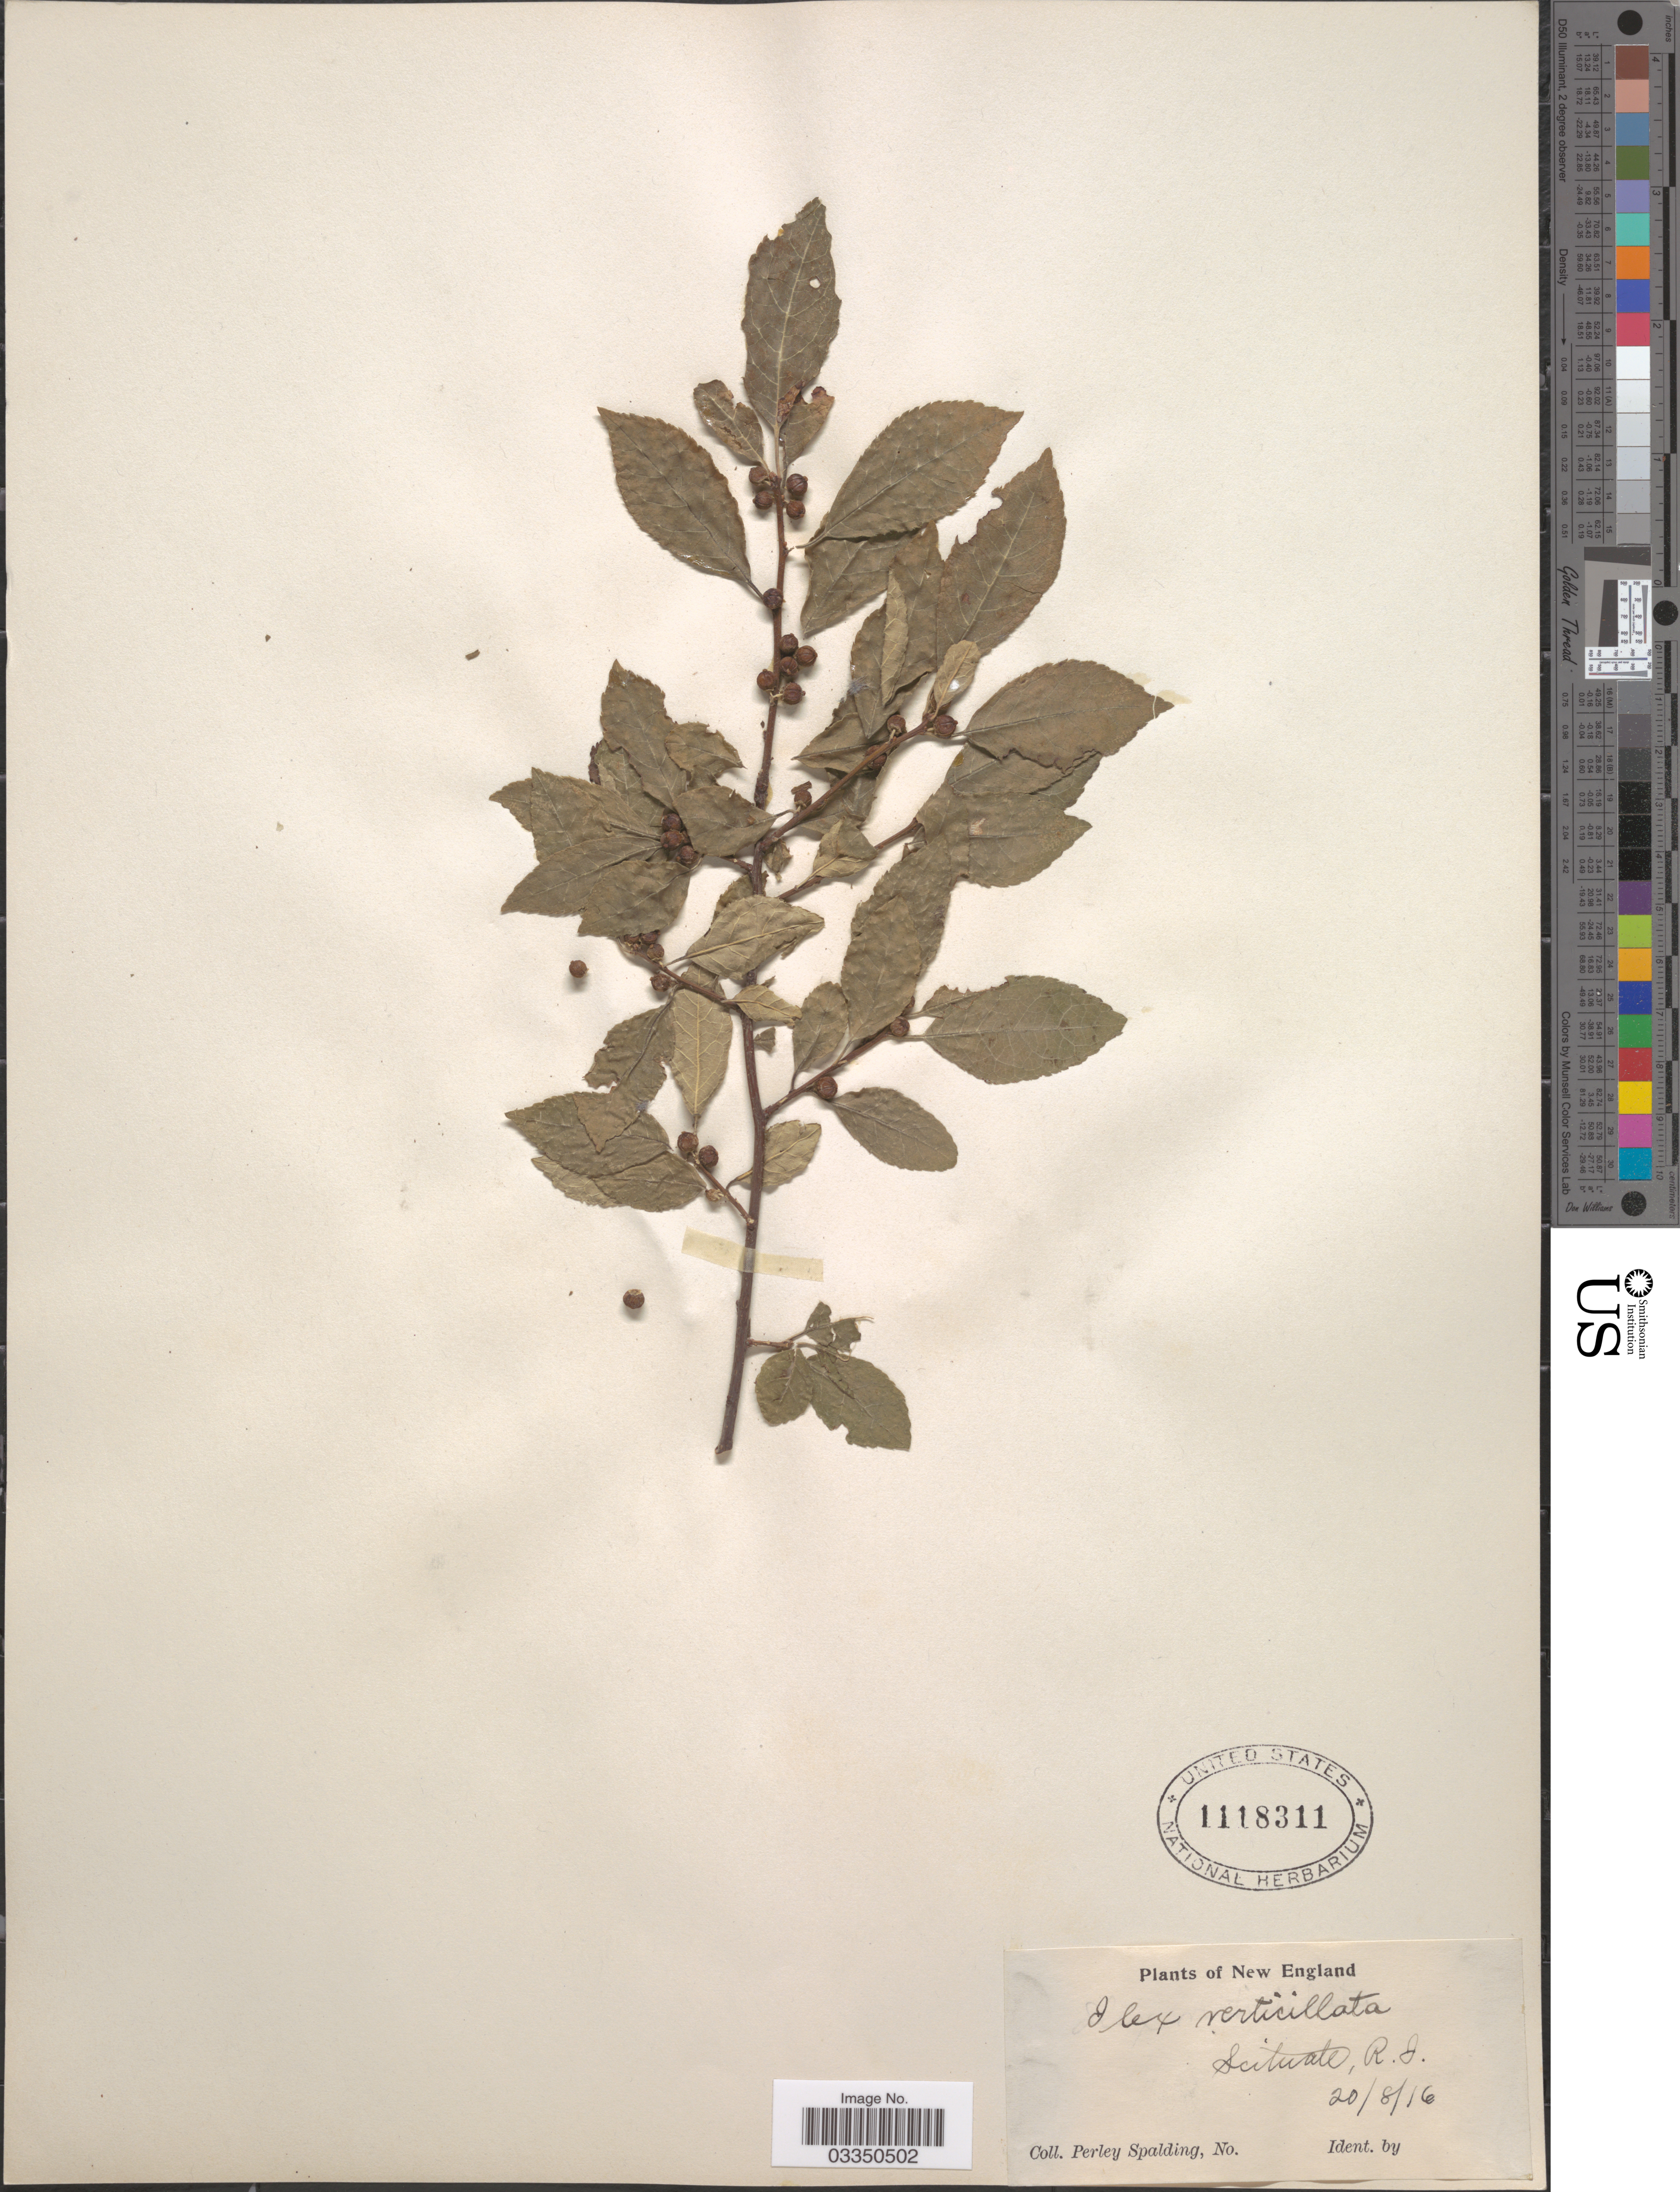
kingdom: Plantae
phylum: Tracheophyta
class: Magnoliopsida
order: Aquifoliales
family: Aquifoliaceae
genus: Ilex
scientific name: Ilex verticillata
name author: (L.) A. Gray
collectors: P. Spalding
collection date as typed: Transcribed d/m/y: 20/8/16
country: United States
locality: New England.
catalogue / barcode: US 1118311